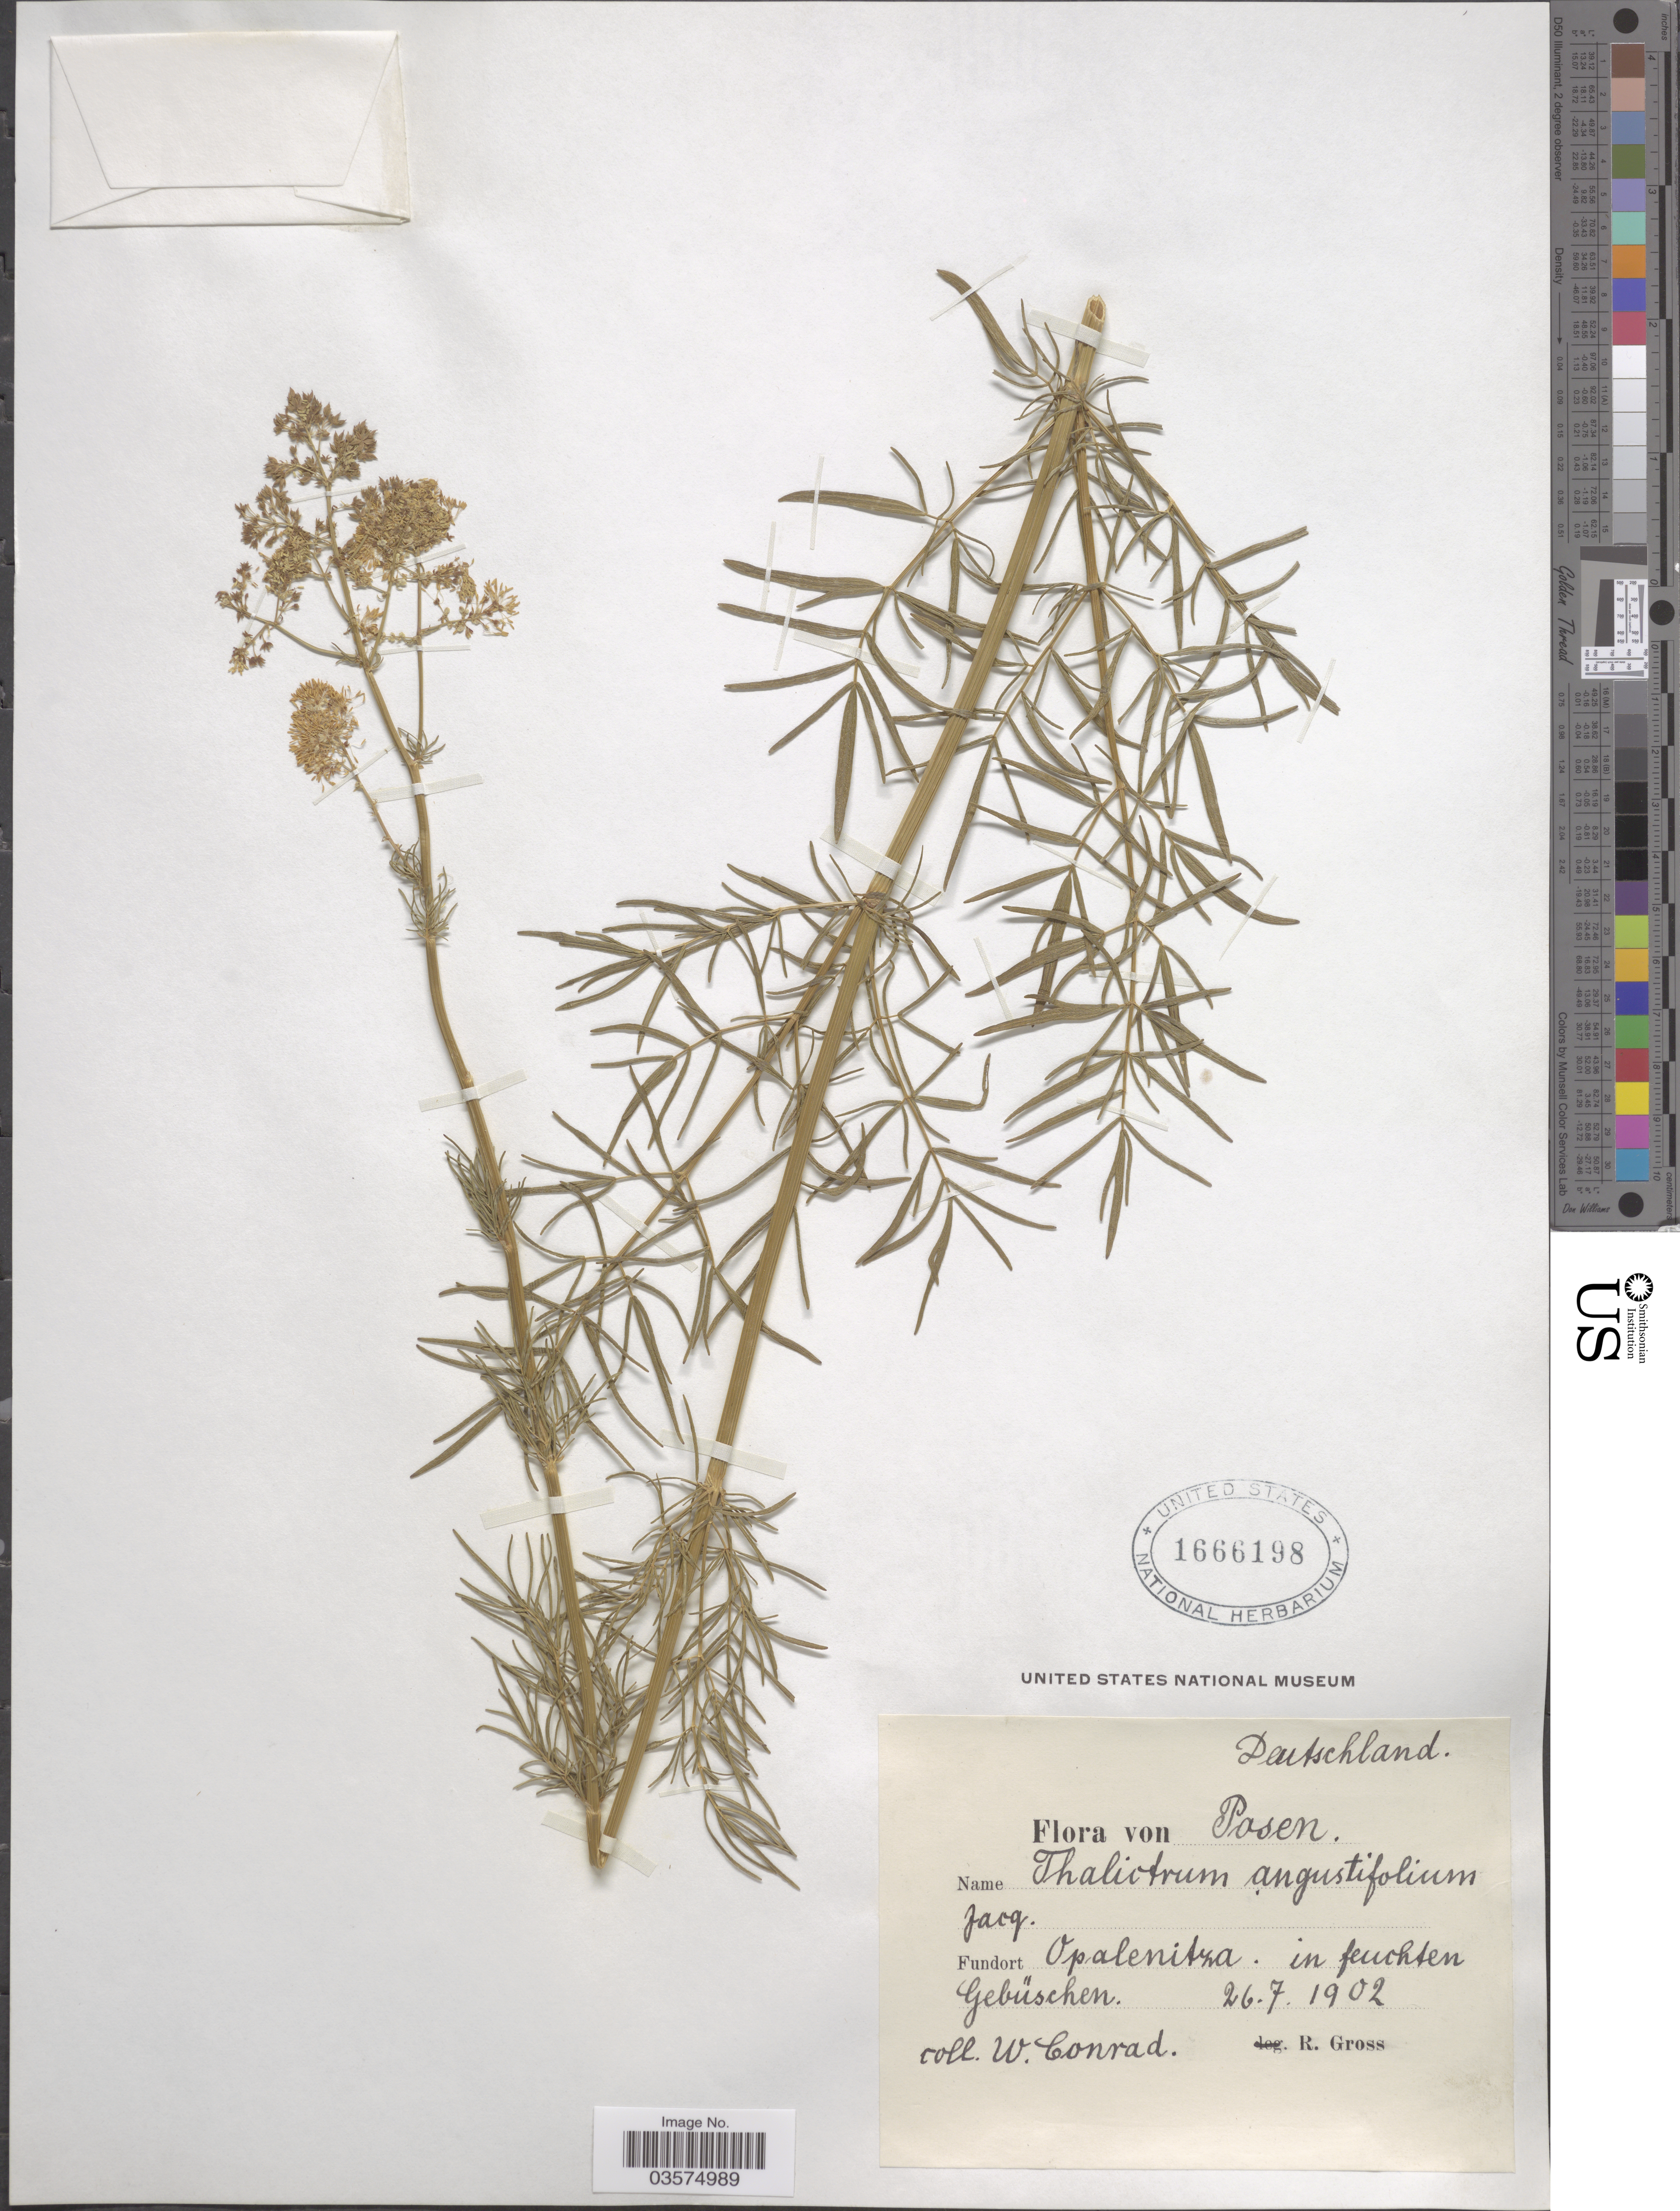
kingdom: Plantae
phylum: Tracheophyta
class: Magnoliopsida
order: Ranunculales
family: Ranunculaceae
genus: Thalictrum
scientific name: Thalictrum angustifolium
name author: L.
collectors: W. Conrad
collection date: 1902-07-26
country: Germany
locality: Deutschland. Opalenitza. in feuchten Gebüschen.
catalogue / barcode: US 1666198